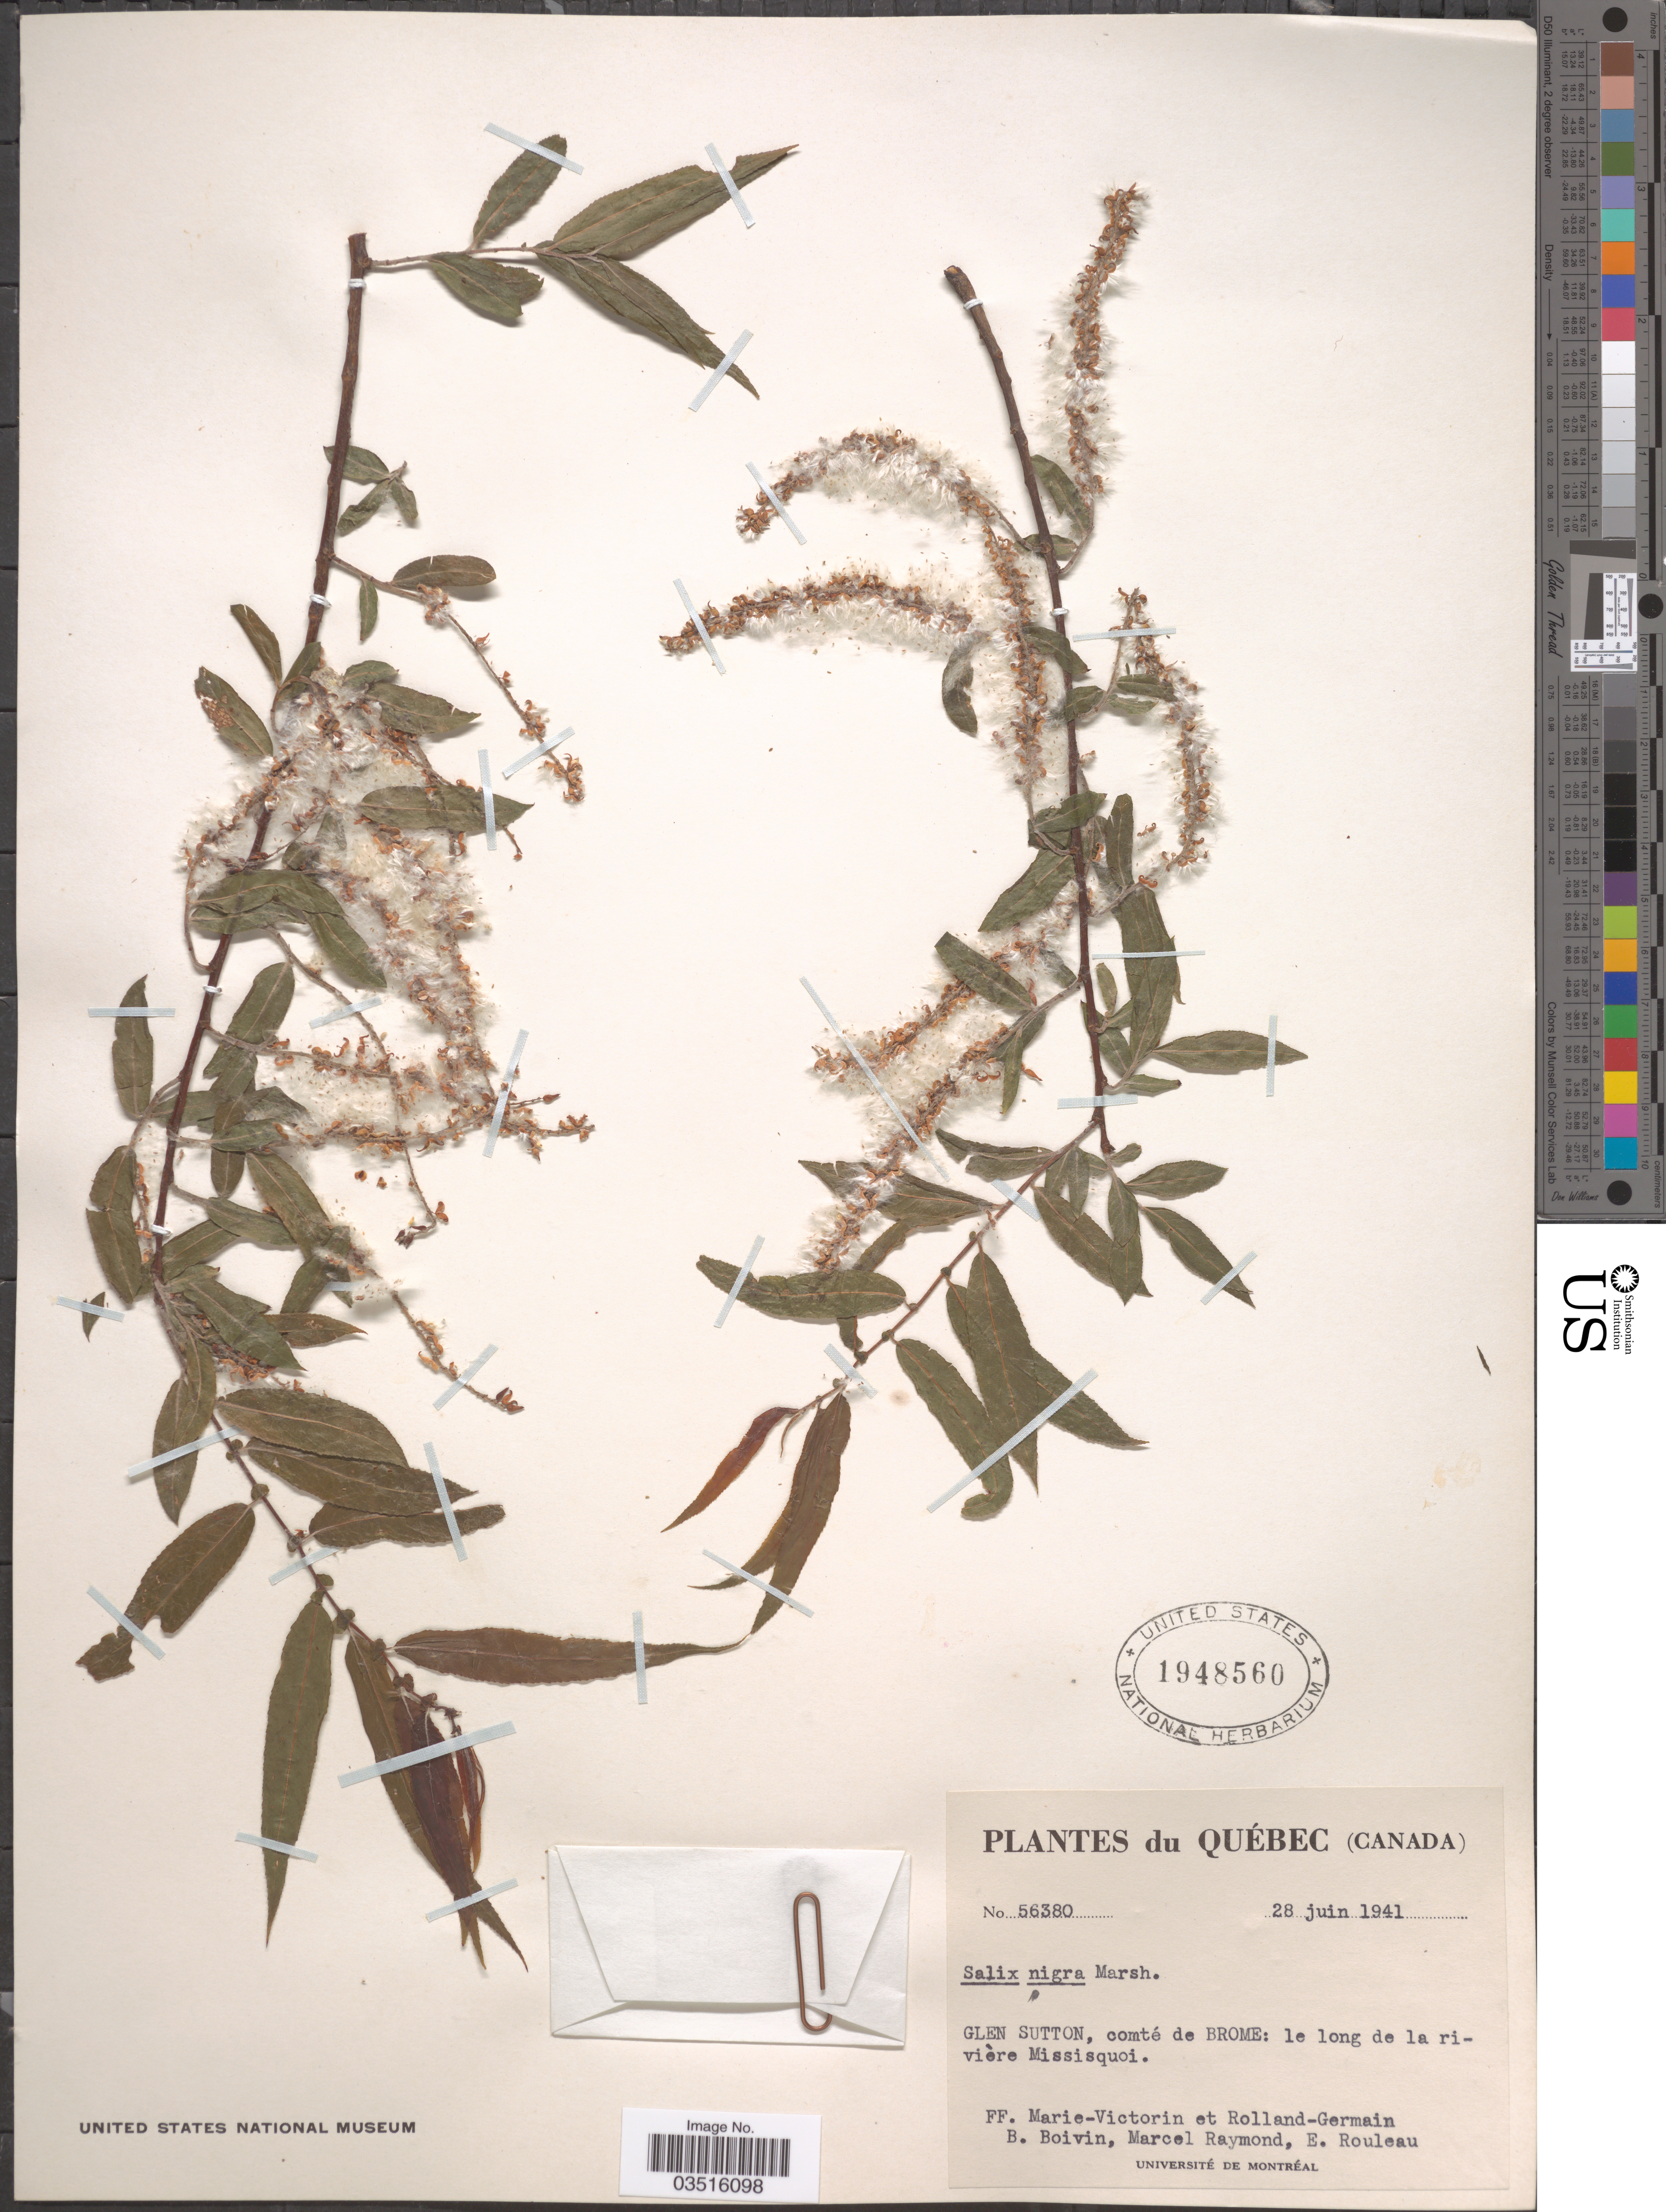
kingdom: Plantae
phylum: Tracheophyta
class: Magnoliopsida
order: Malpighiales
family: Salicaceae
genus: Salix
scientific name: Salix nigra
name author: Marshall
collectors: F. Marie-Victorin, Rolland-Germain, J. R. B. Boivin, M. Raymond & E. Rouleau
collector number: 56380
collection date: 1941-06-28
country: Canada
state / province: Quebec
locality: Glen Sutton, comté de Brome: le long de la rivière Missiquoi.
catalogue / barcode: US 1948560